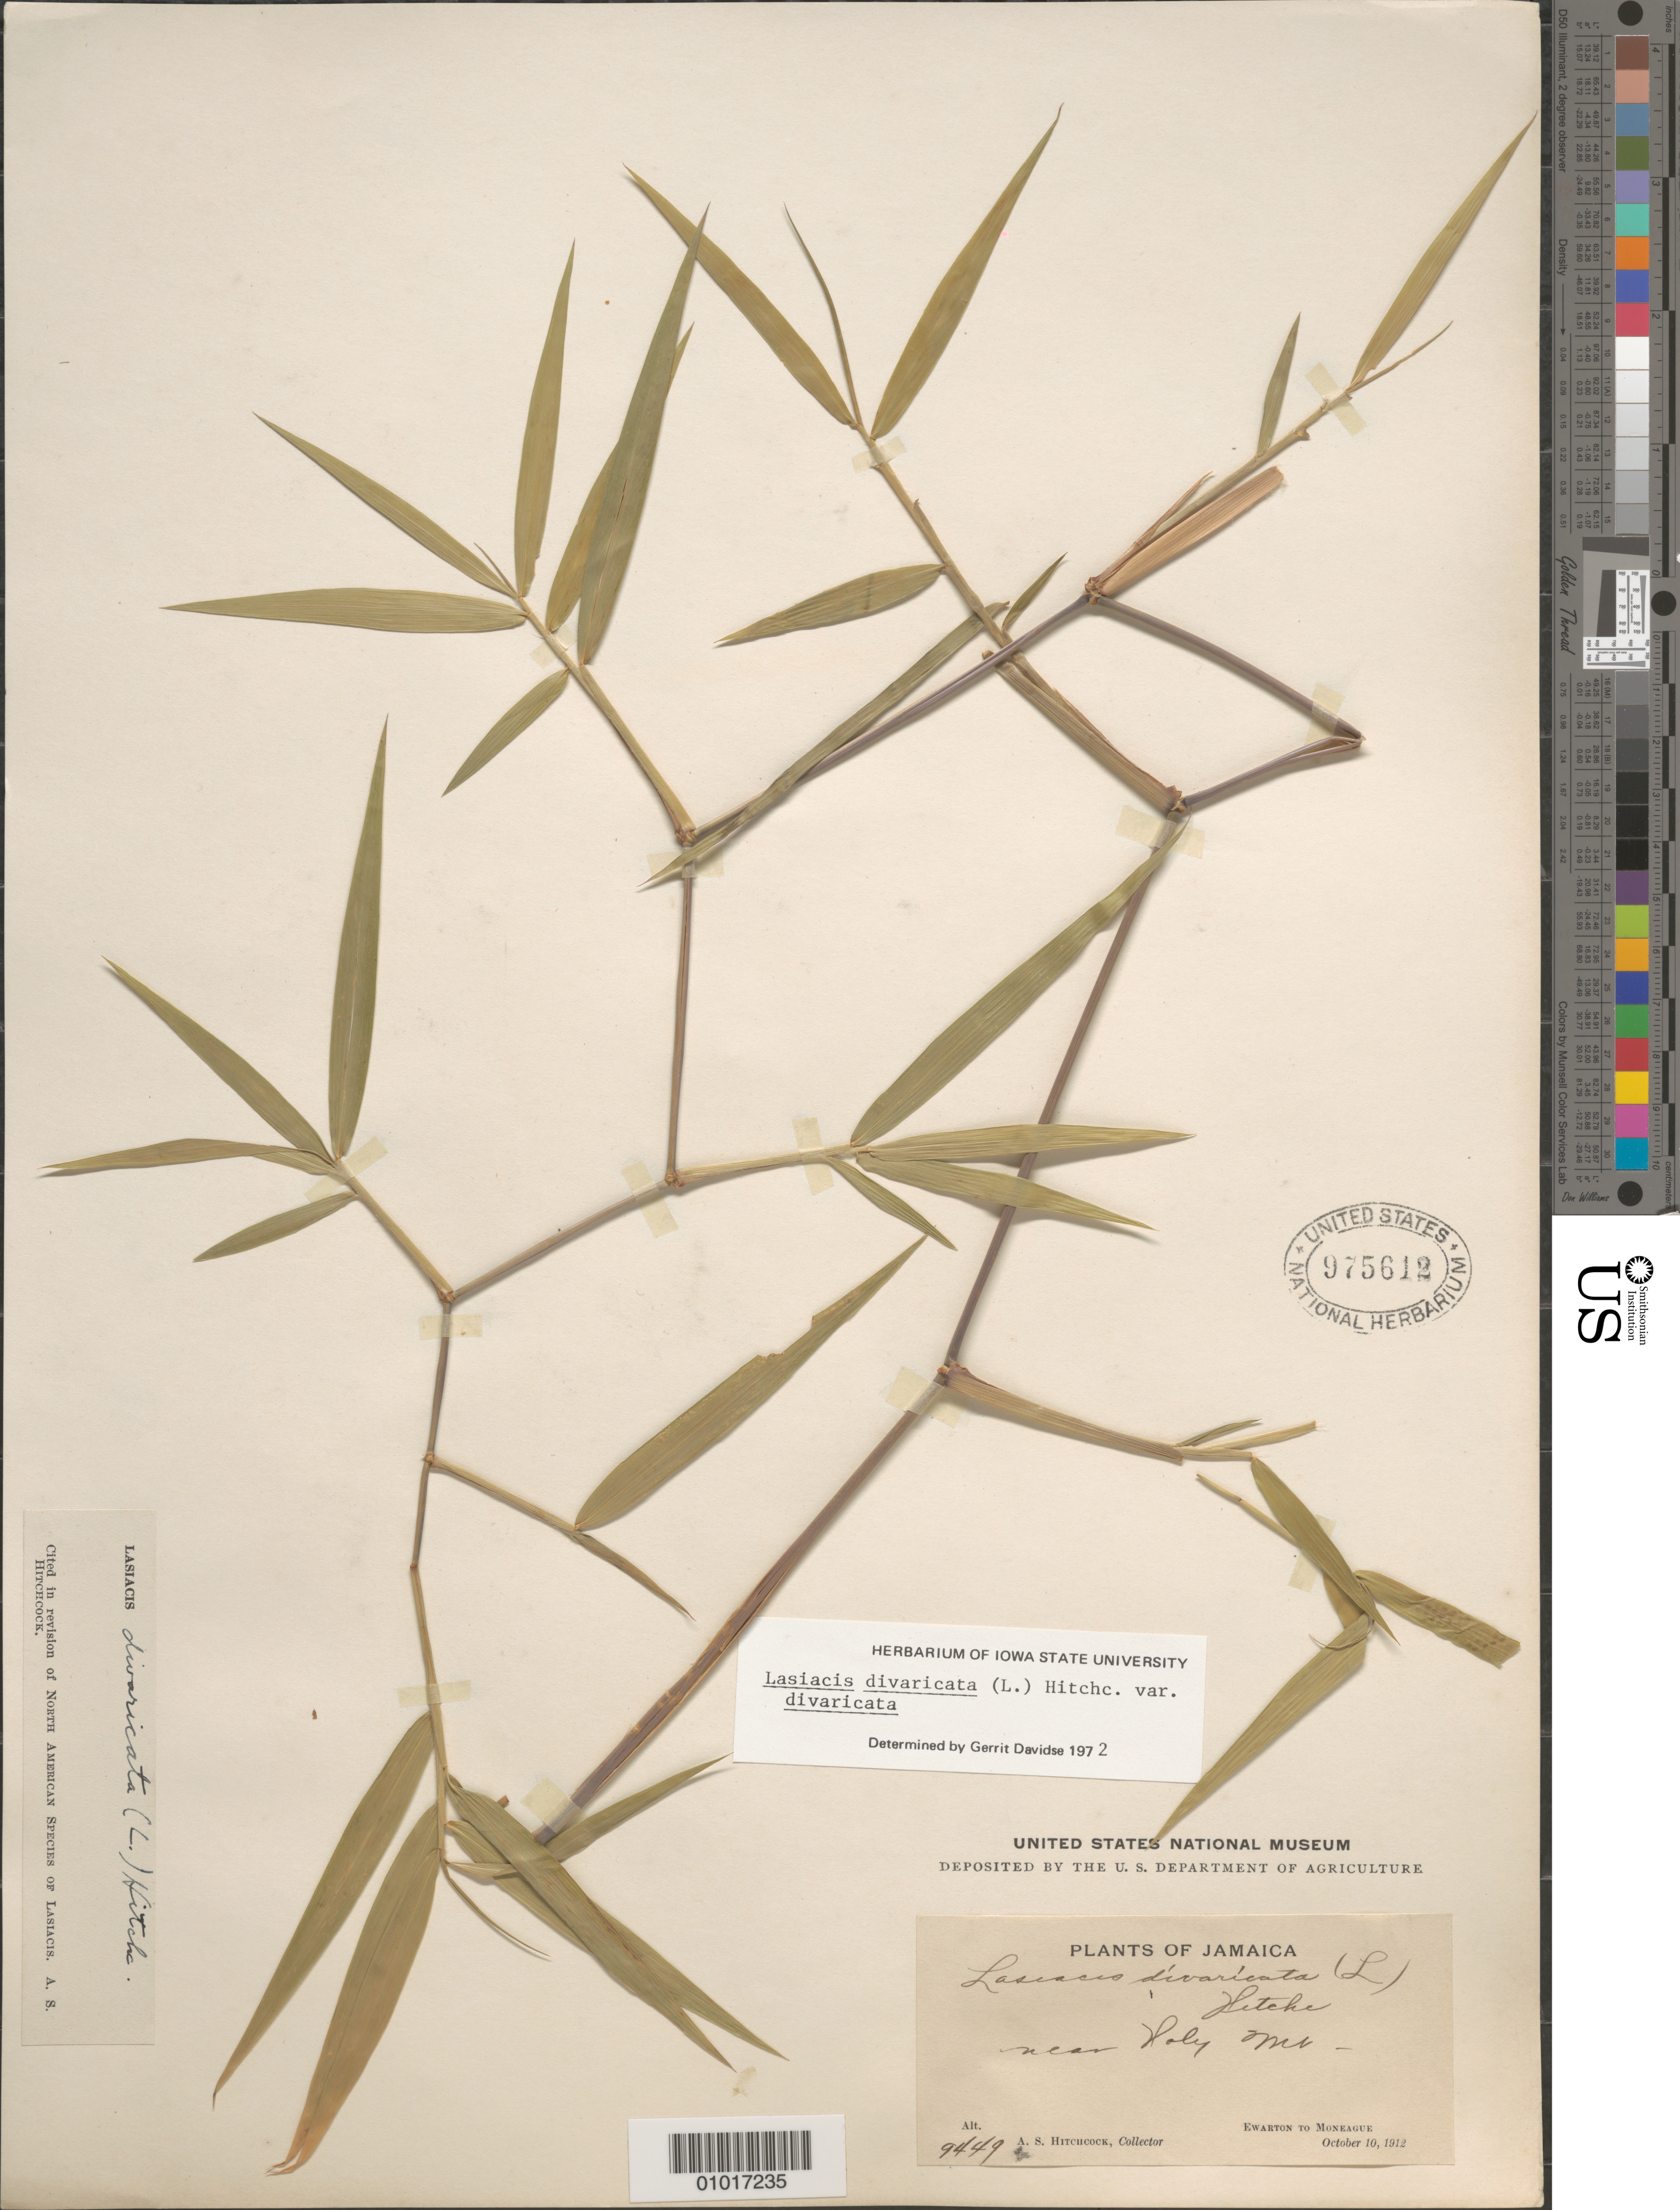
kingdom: Plantae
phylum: Tracheophyta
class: Liliopsida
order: Poales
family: Poaceae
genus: Lasiacis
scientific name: Lasiacis divaricata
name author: (L.) Hitchc.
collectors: A. S. Hitchcock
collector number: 9449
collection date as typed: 10 Oct 1912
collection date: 1912-10-10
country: Jamaica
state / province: Saint Ann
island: Jamaica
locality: Ewarton to Moneague, a road that leads between Ewarton in St. Catherine Parish, and Moneague, in St. Ann Parish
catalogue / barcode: US 975612